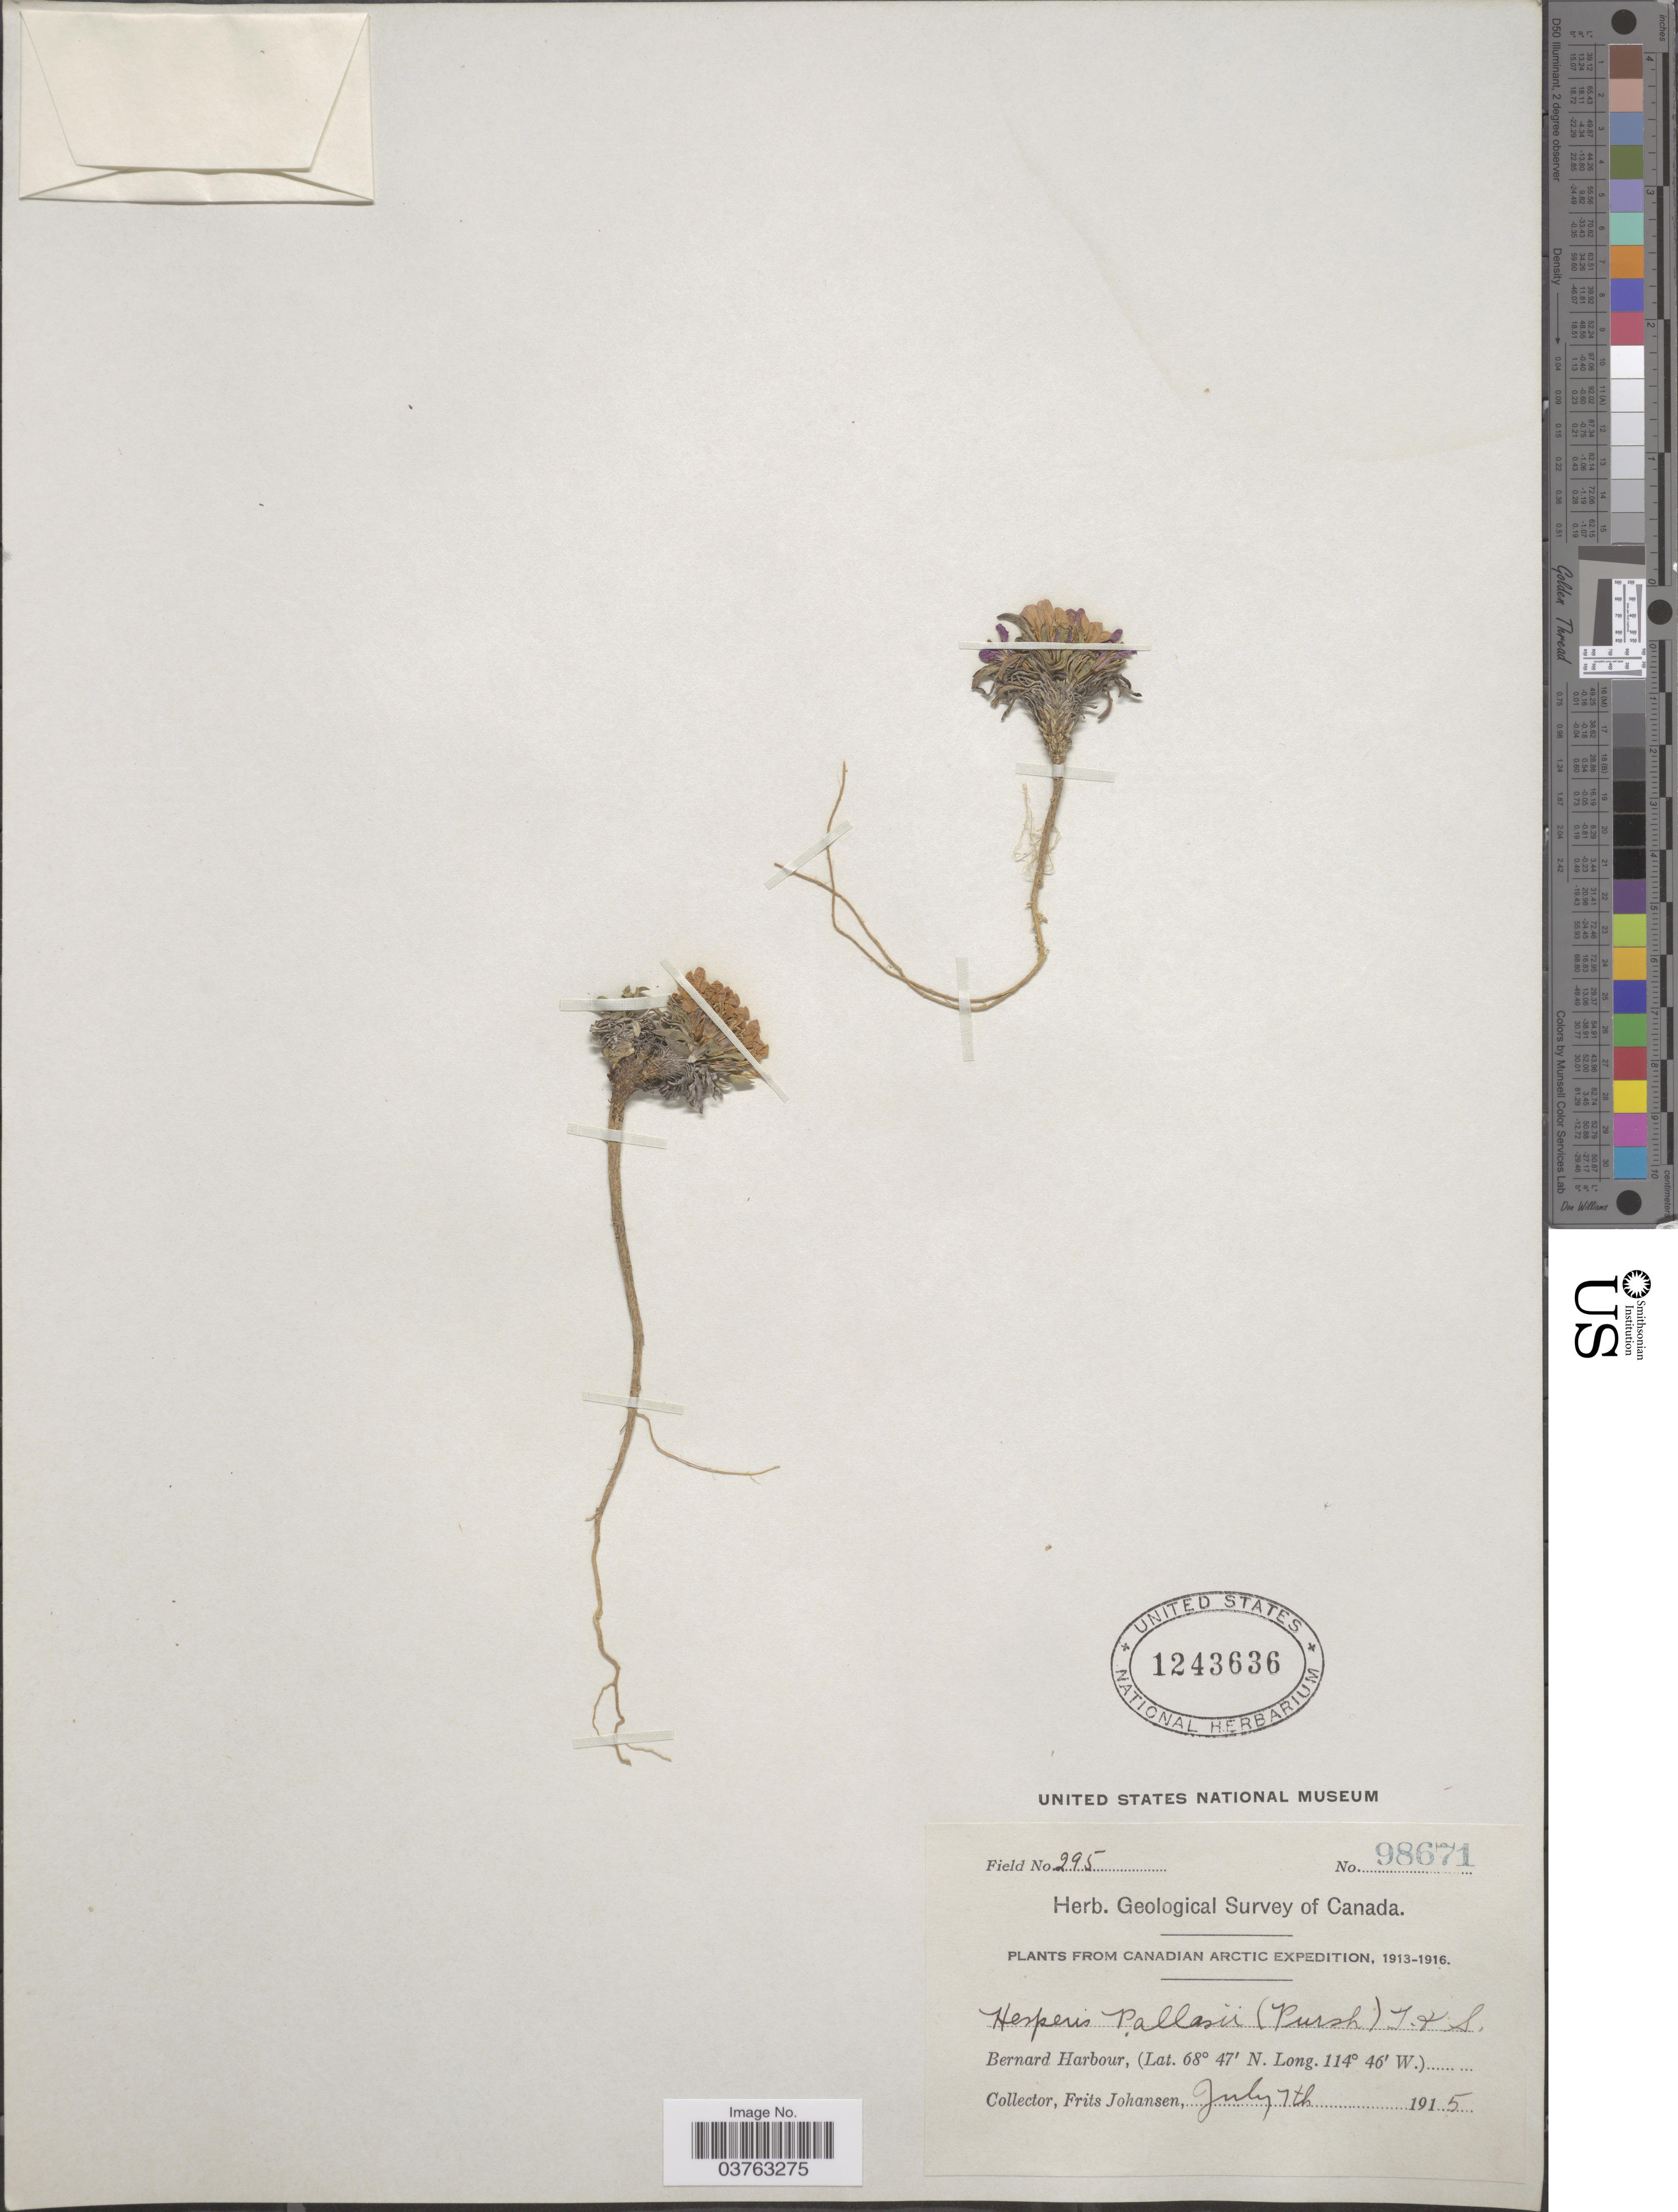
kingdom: Plantae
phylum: Tracheophyta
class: Magnoliopsida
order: Brassicales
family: Brassicaceae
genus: Hesperis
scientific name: Hesperis pallasii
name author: (Pursh) Seem.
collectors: F. Johansen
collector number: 98671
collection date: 1915-07-07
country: Canada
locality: Canadian Arctic. Bernard Harbour.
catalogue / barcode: US 1243636